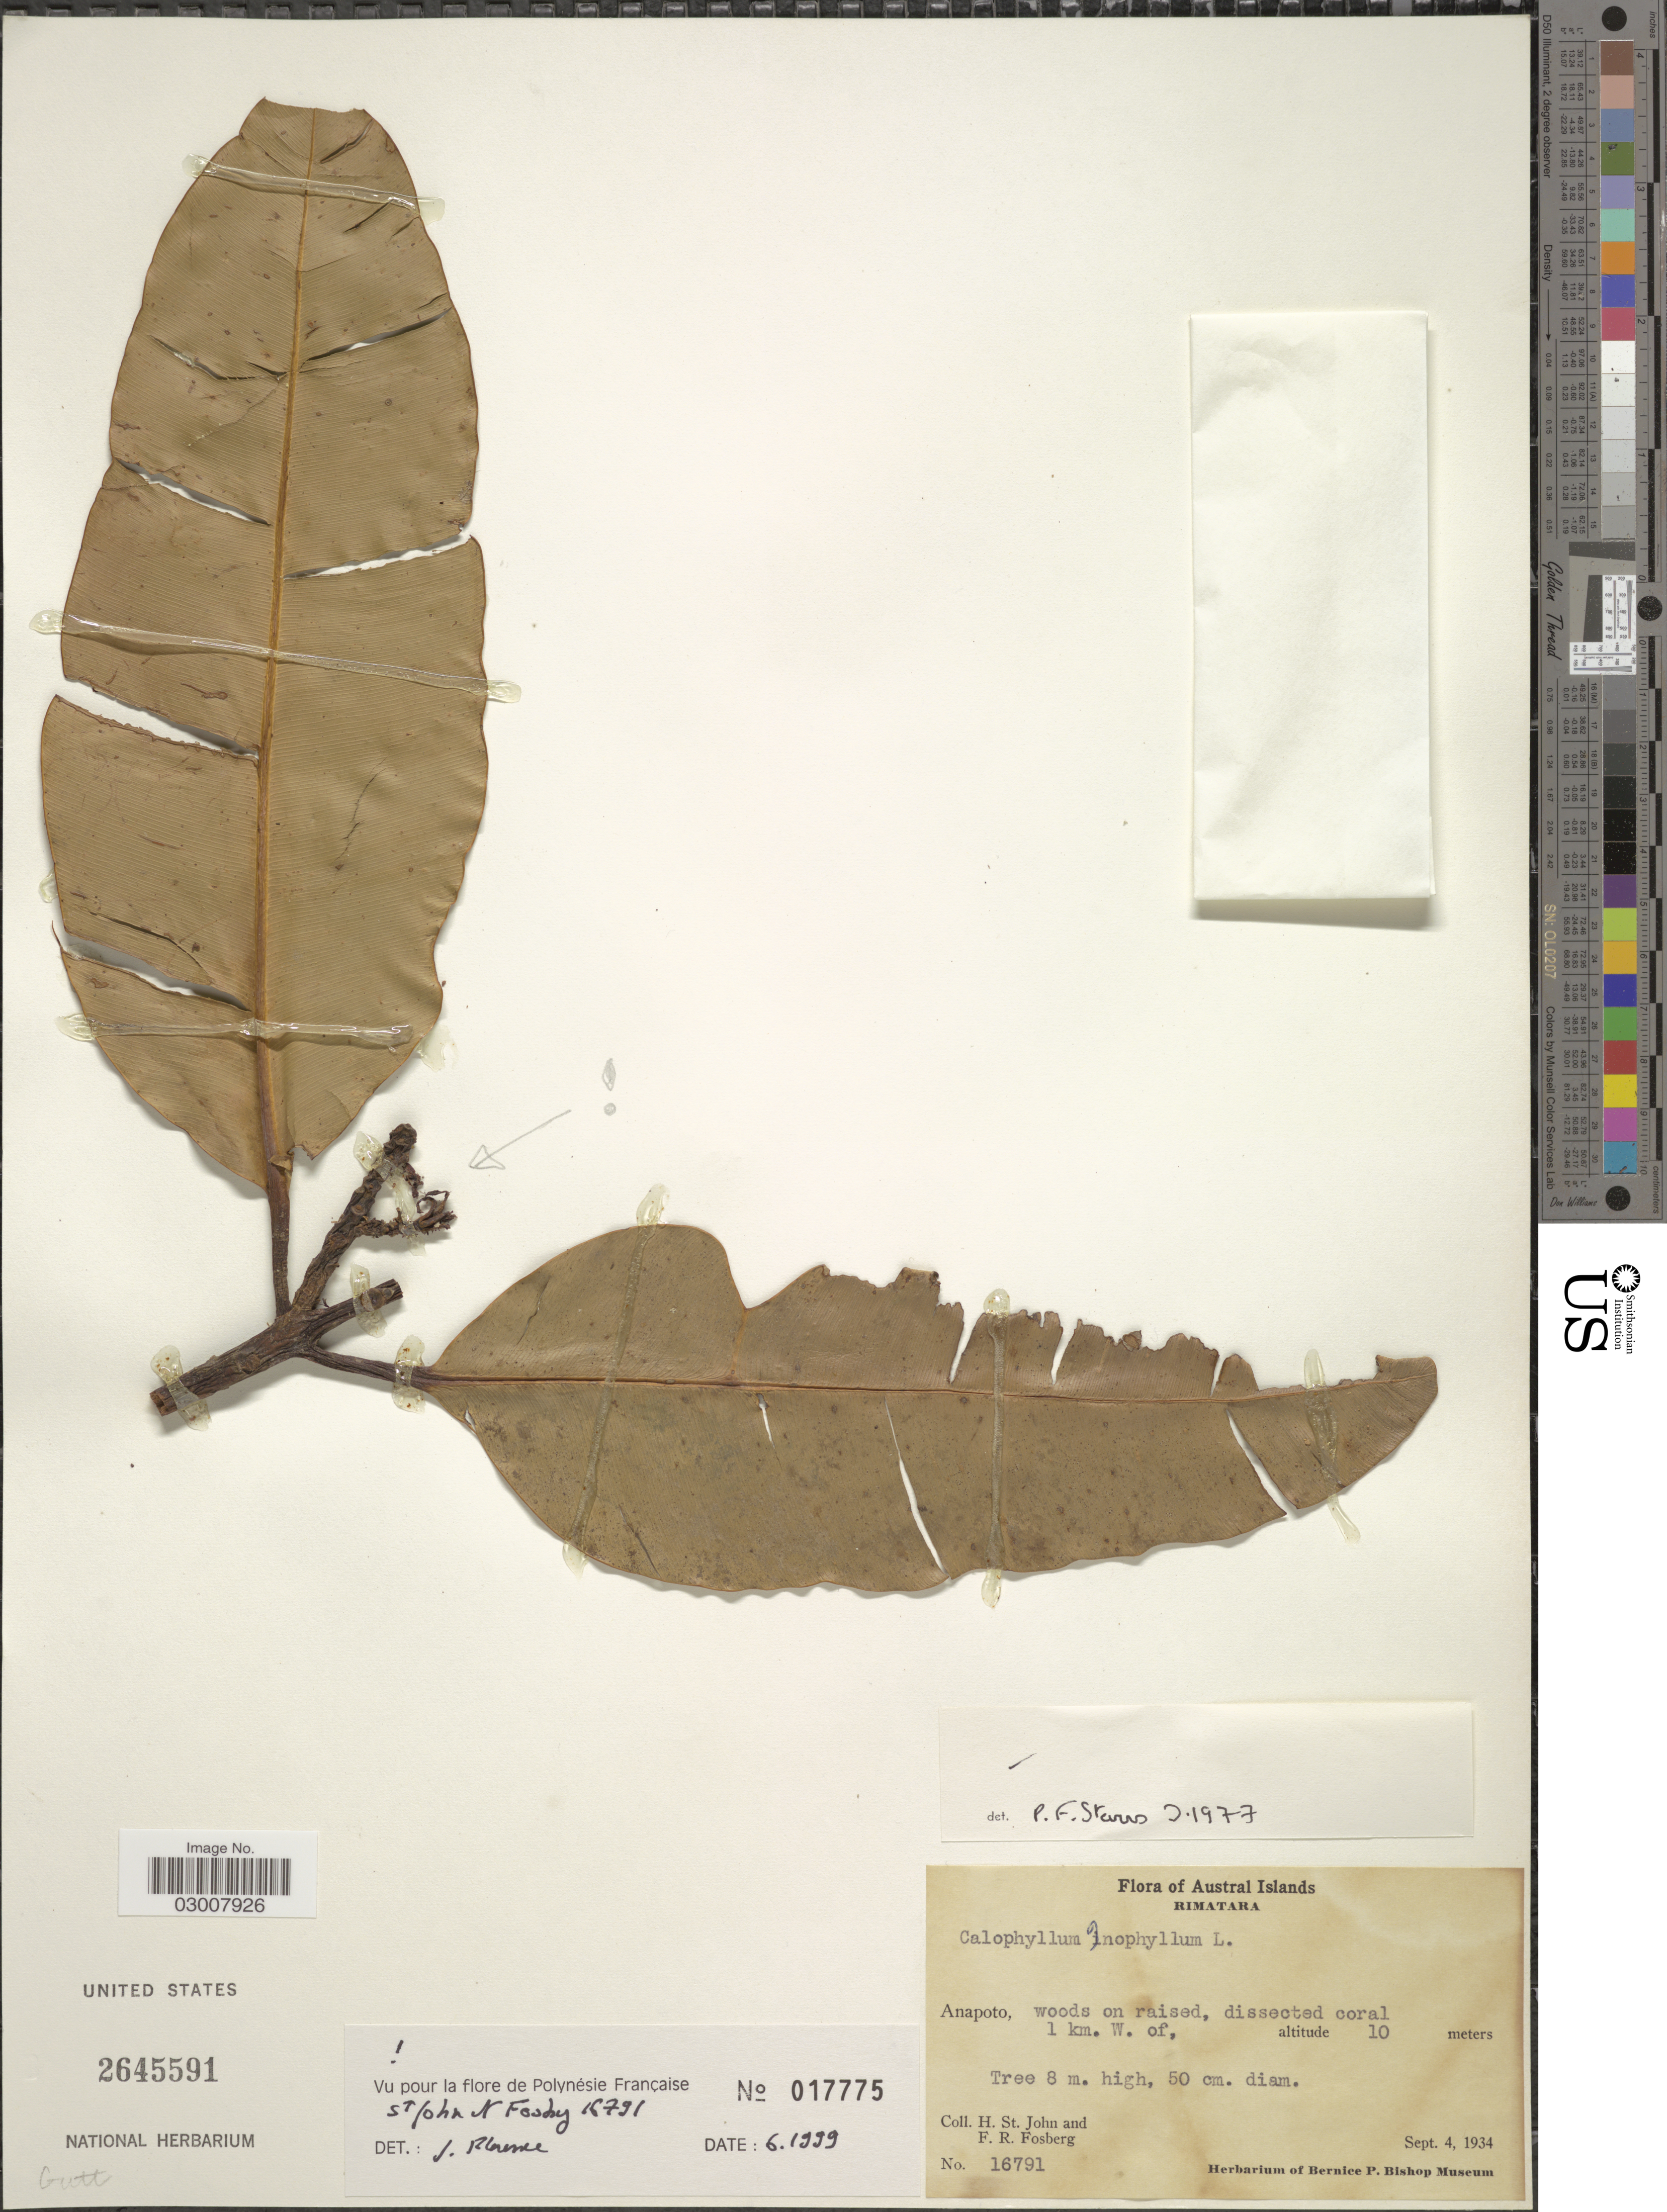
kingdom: Plantae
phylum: Tracheophyta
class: Magnoliopsida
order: Malpighiales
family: Calophyllaceae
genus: Calophyllum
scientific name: Calophyllum inophyllum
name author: L.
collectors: H. St. John & F. R. Fosberg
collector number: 16791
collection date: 1934-09-04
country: French Polynesia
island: Rimatara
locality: Austral Islands, Rimatara. Anapoto.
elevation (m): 10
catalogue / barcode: US 2645591